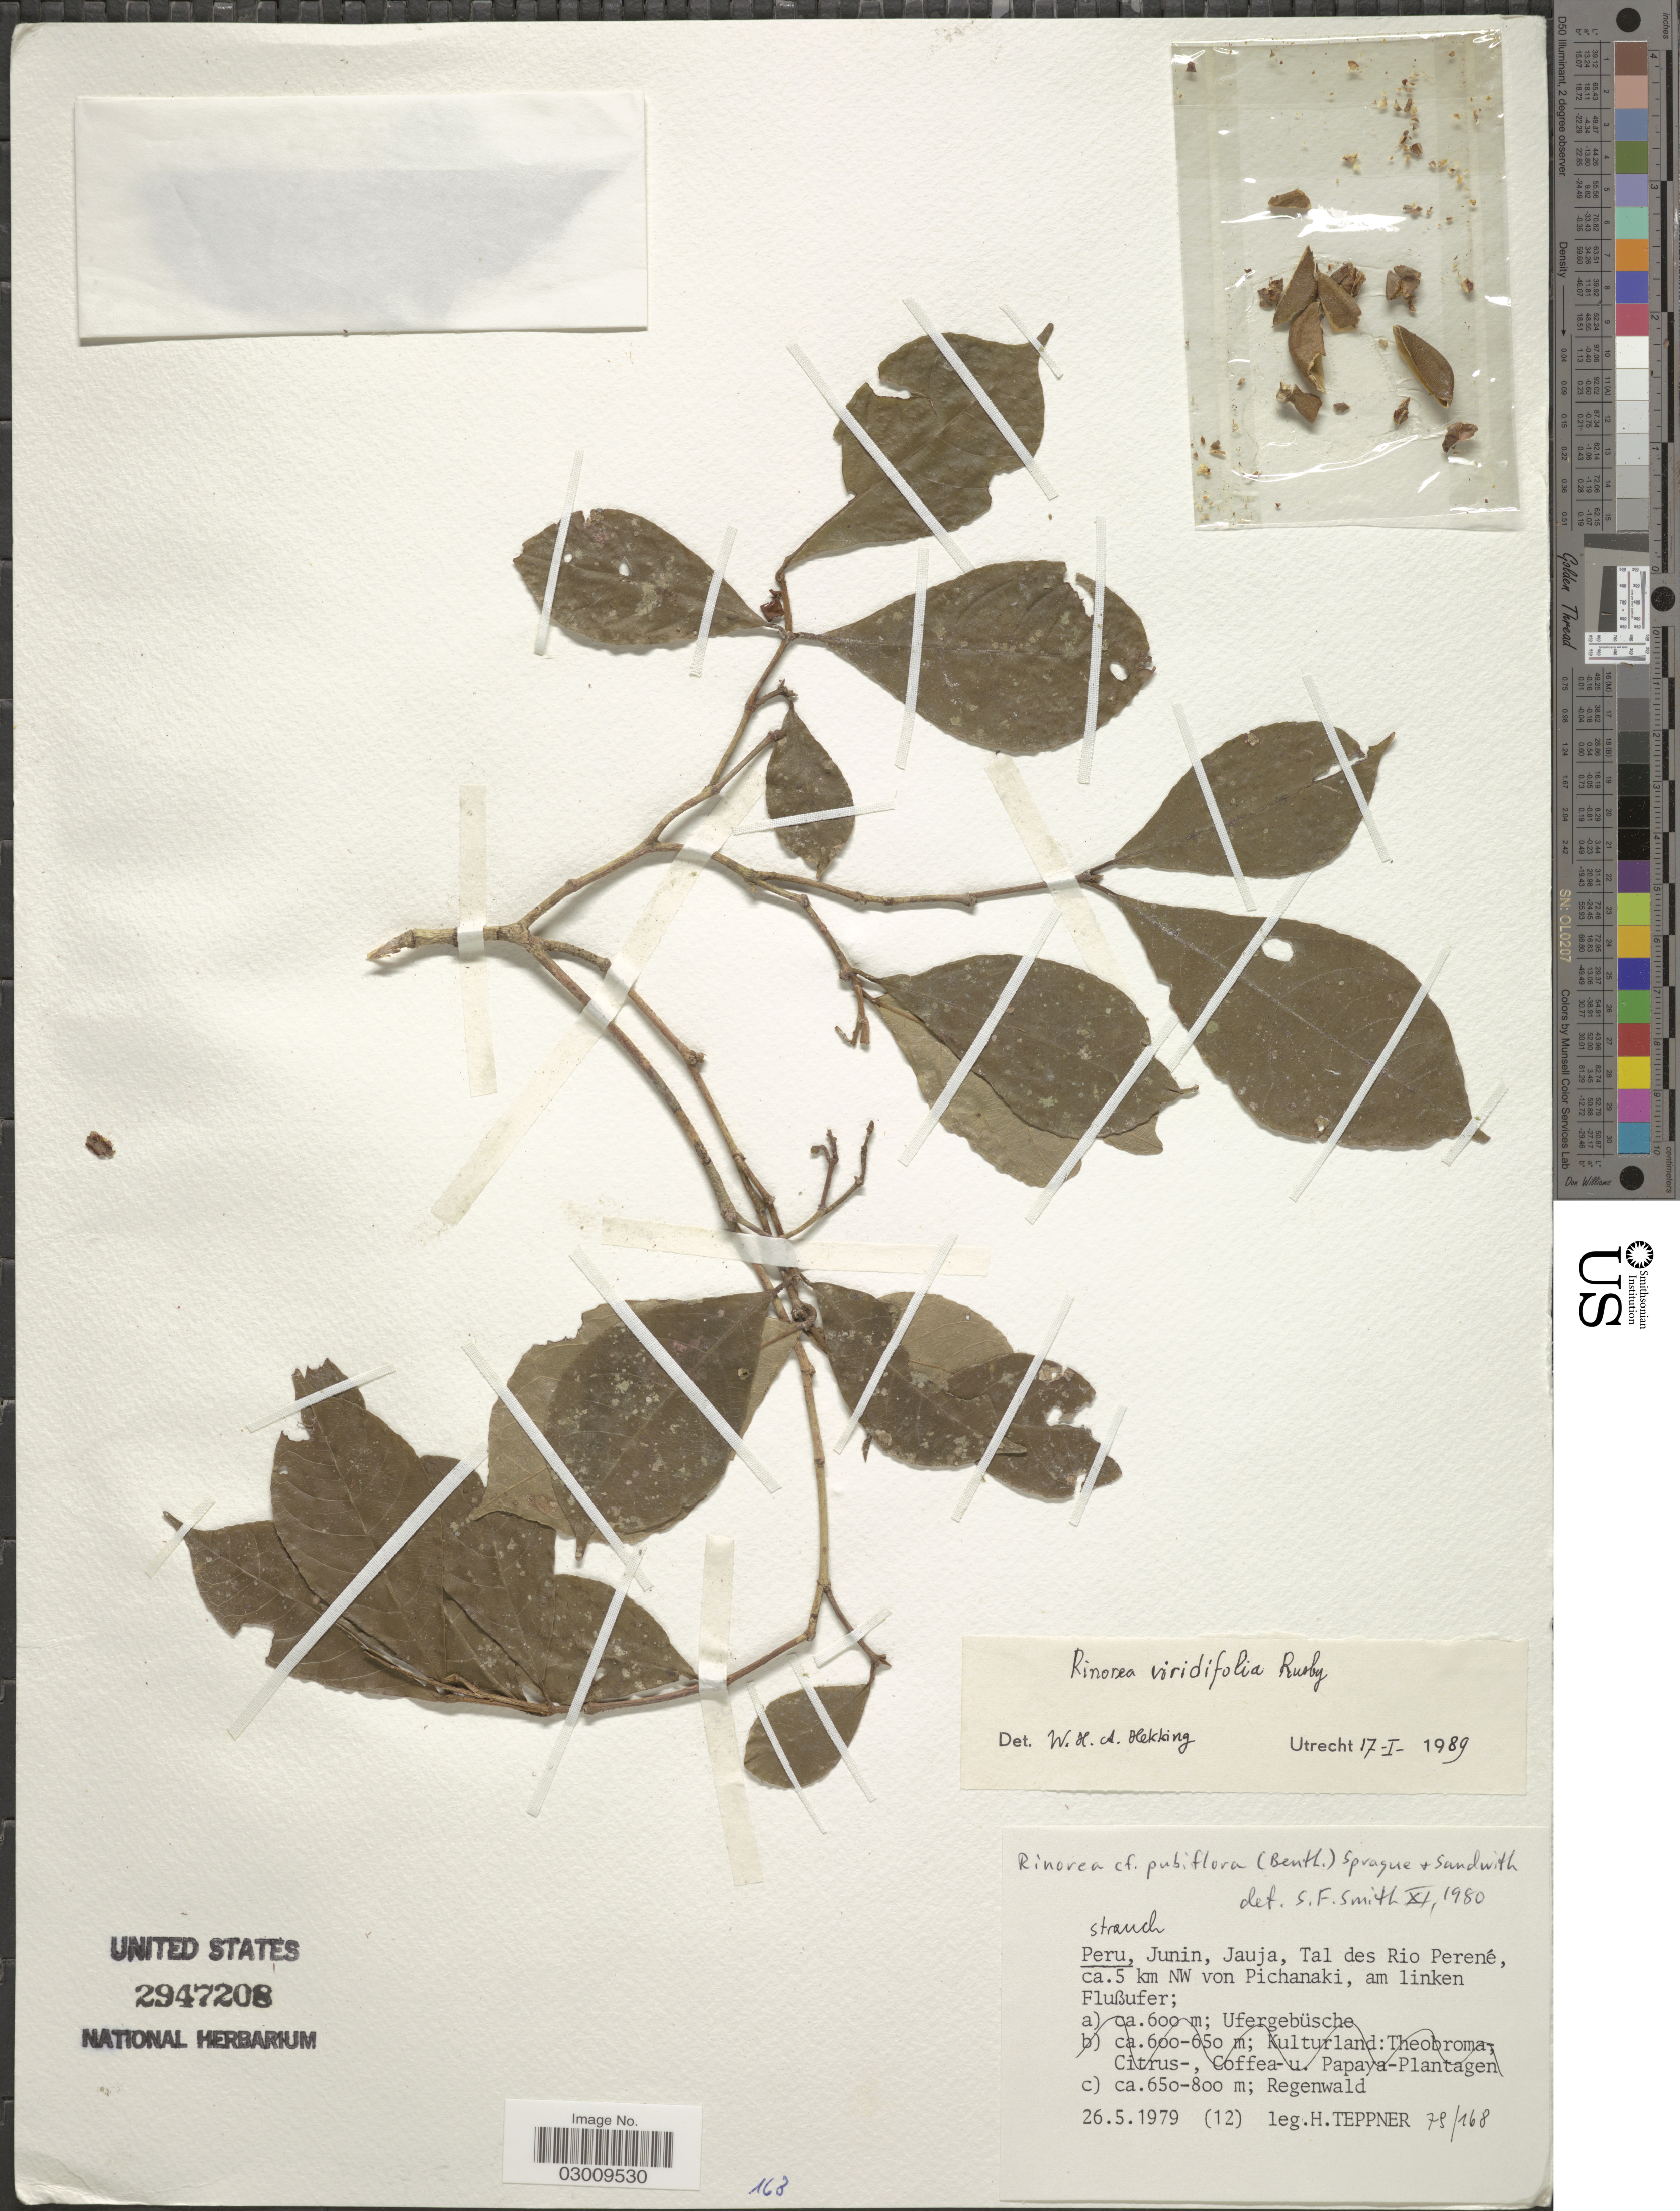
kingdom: Plantae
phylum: Tracheophyta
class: Magnoliopsida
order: Malpighiales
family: Violaceae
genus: Rinorea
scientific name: Rinorea viridifolia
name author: Rusby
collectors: H. Teppner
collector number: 75/168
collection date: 1979-05-26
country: Peru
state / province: Junín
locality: Jauja, Tal des Rio Perené, ca. 5 km NW von Pichanaki, am linken Flußufer.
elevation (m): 650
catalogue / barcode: US 2947208